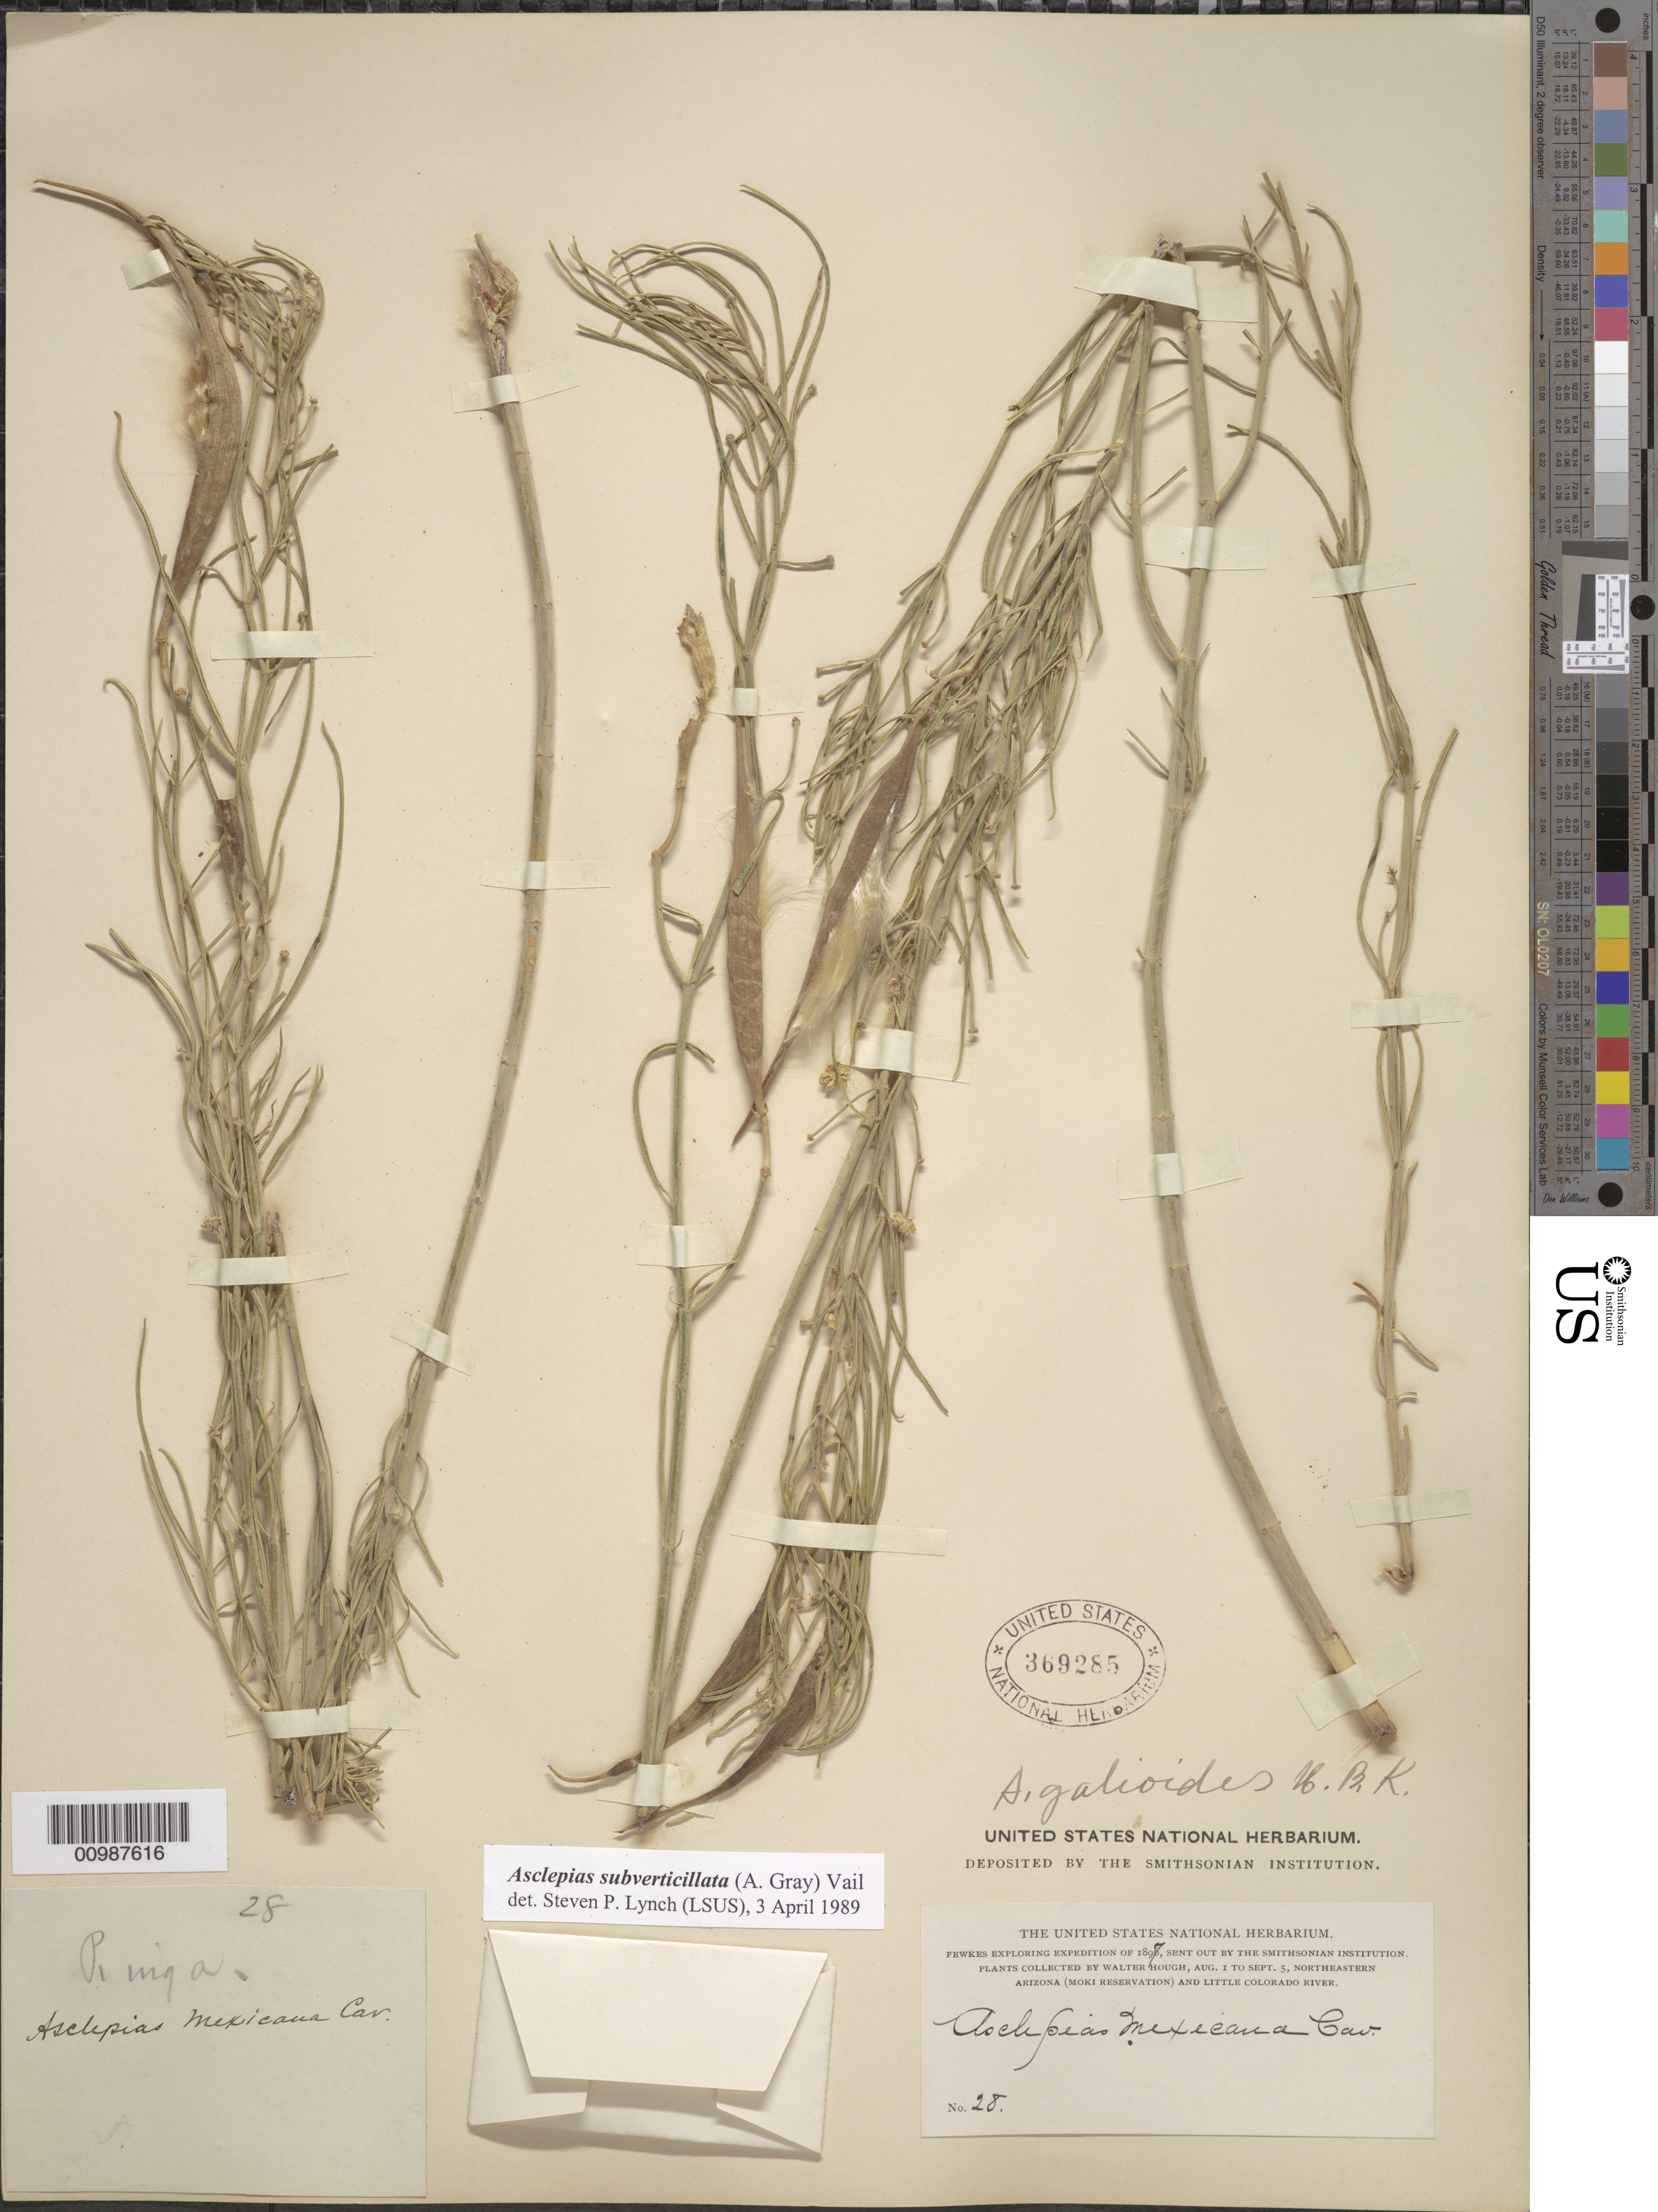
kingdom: Plantae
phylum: Tracheophyta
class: Magnoliopsida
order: Gentianales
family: Apocynaceae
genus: Asclepias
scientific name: Asclepias subverticillata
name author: (A. Gray) Vail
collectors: W. Hough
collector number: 28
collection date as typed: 01 Aug 1897 to 05 Sep 1897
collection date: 1897-08-01/1897-09-05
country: United States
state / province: Arizona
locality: Northeastern Arizona; Moki Reservation and Little Colorado river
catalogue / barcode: US 369285